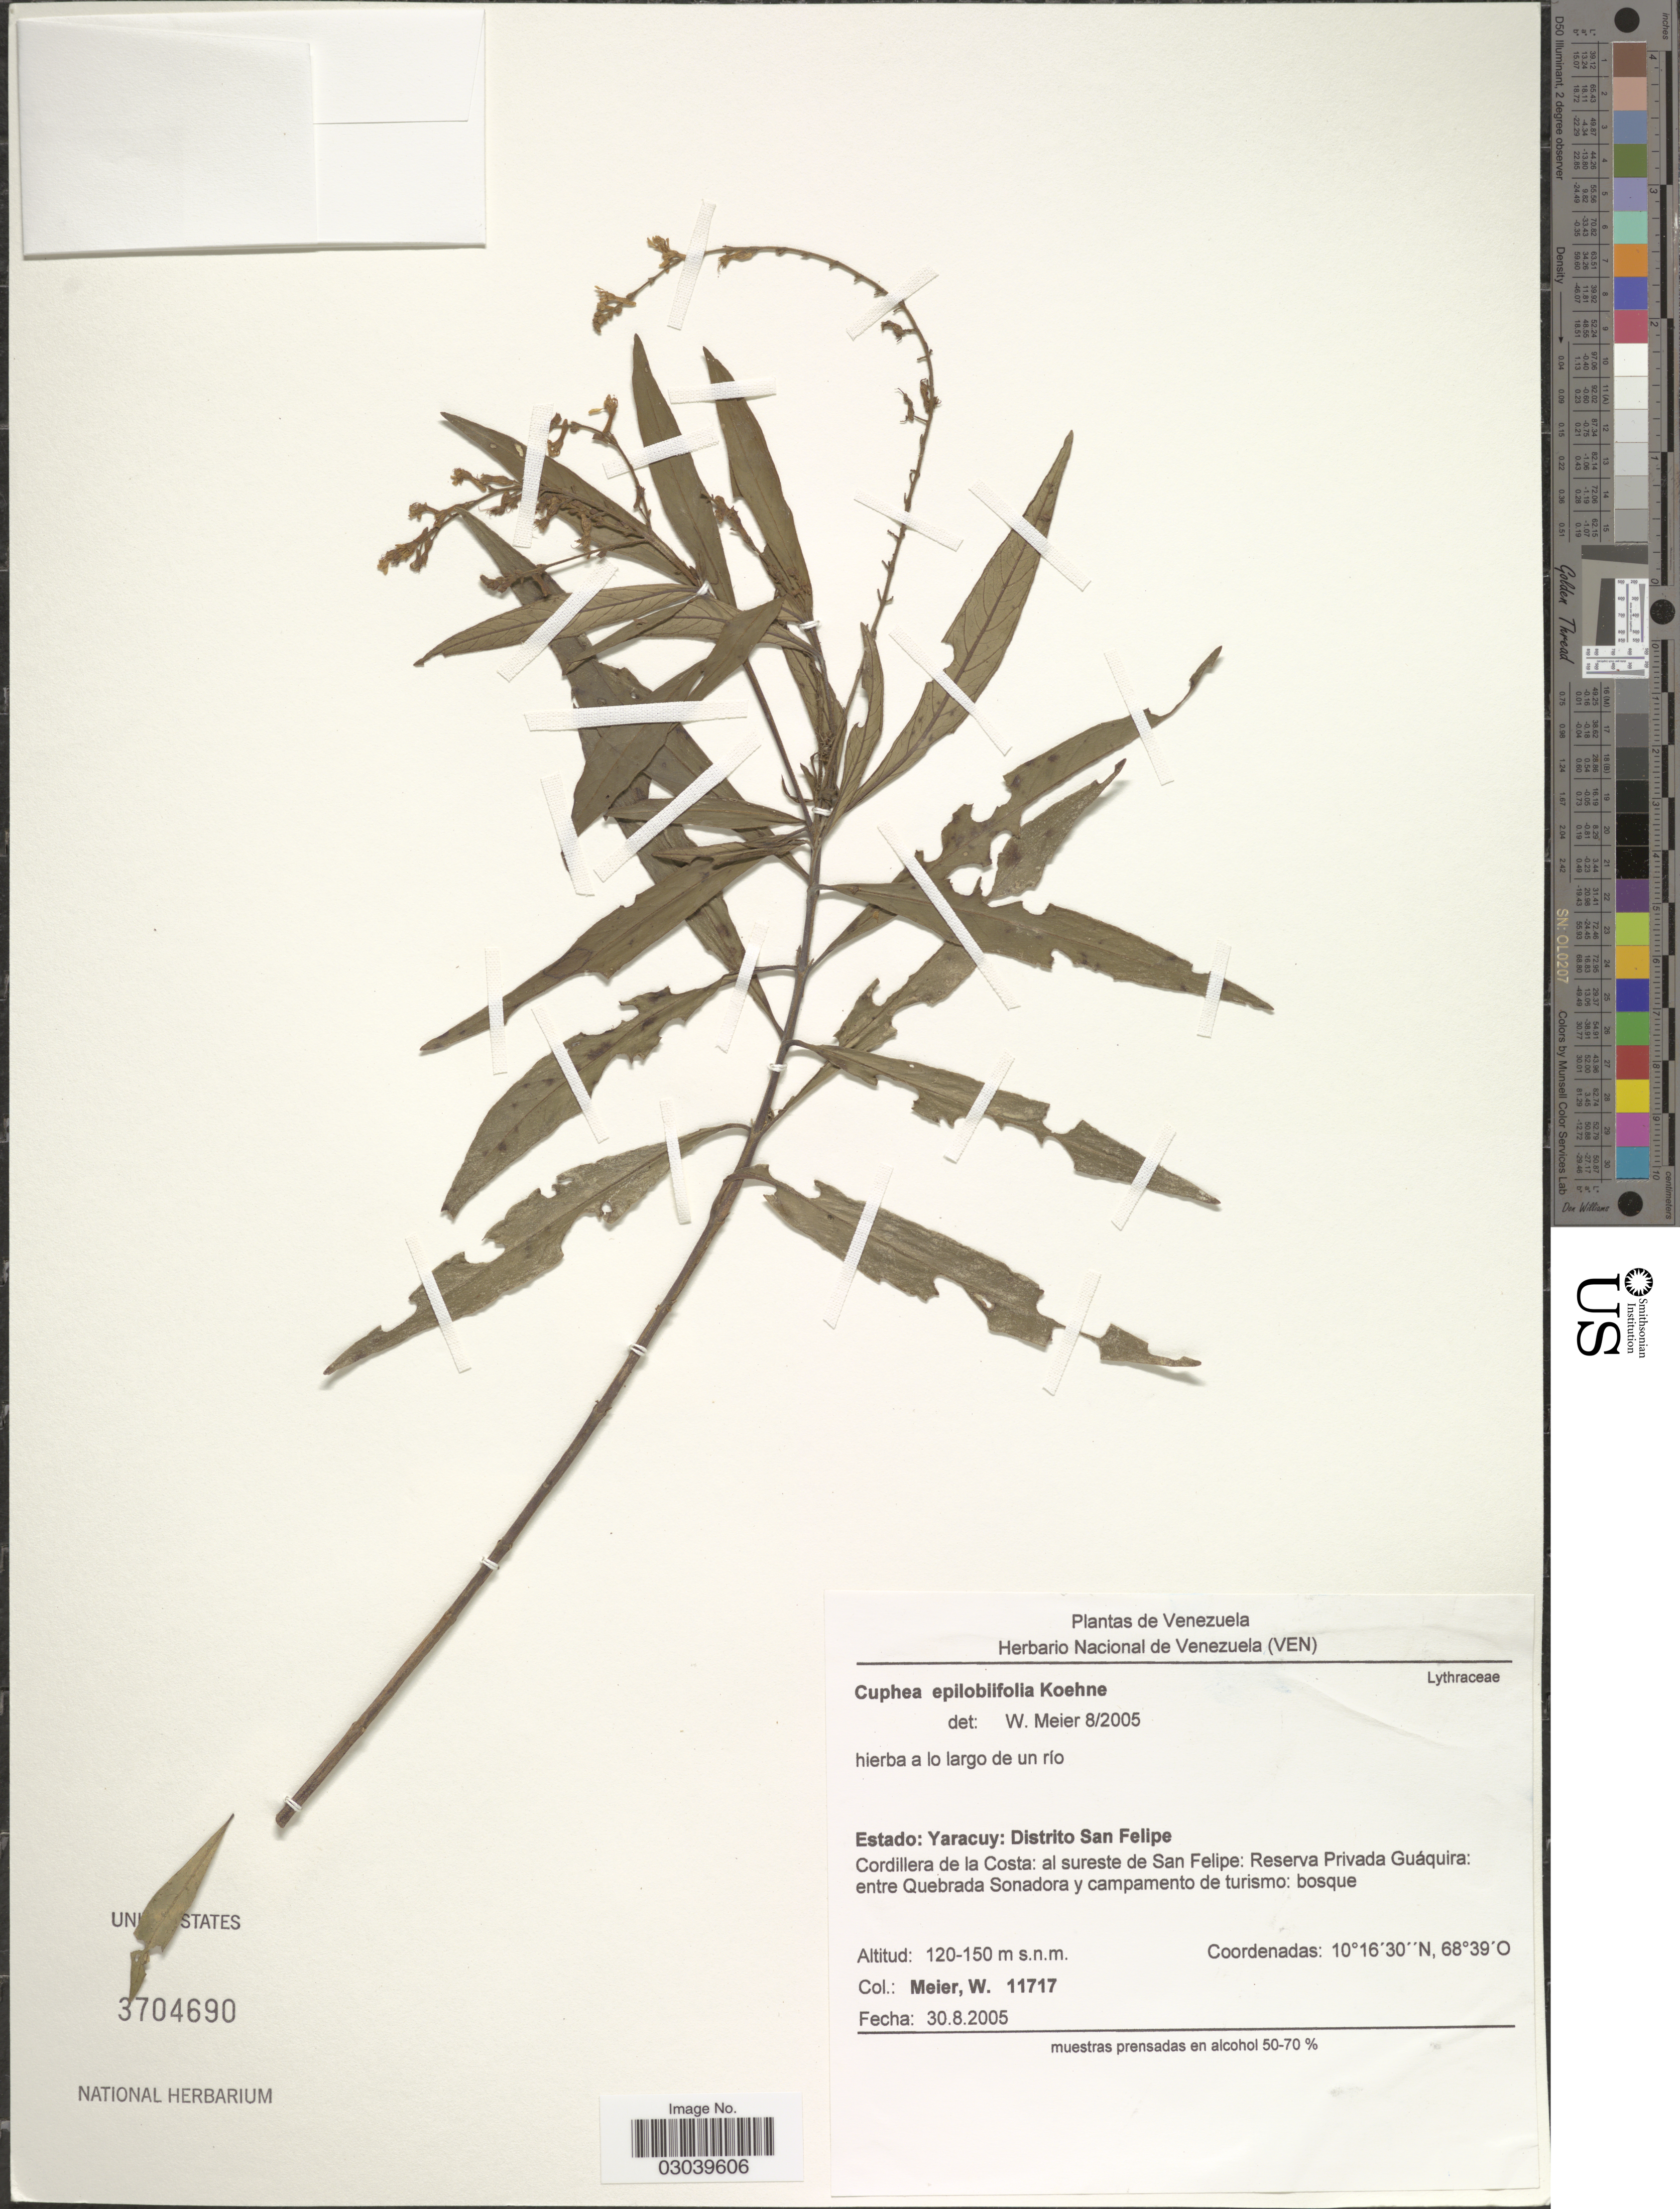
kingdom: Plantae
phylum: Tracheophyta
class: Magnoliopsida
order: Myrtales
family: Lythraceae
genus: Cuphea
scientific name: Cuphea epilobiifolia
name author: Koehne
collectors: W. Meier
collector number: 11717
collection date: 2005-08-30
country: Venezuela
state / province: Yaracuy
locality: Distrito San Felipe. Cordillera de la Costa: al sureste de San Felipe: Reserva Privada Guáquira: entre Quebrada Sonadora y campamento de turismo.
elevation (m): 120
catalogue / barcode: US 3704690